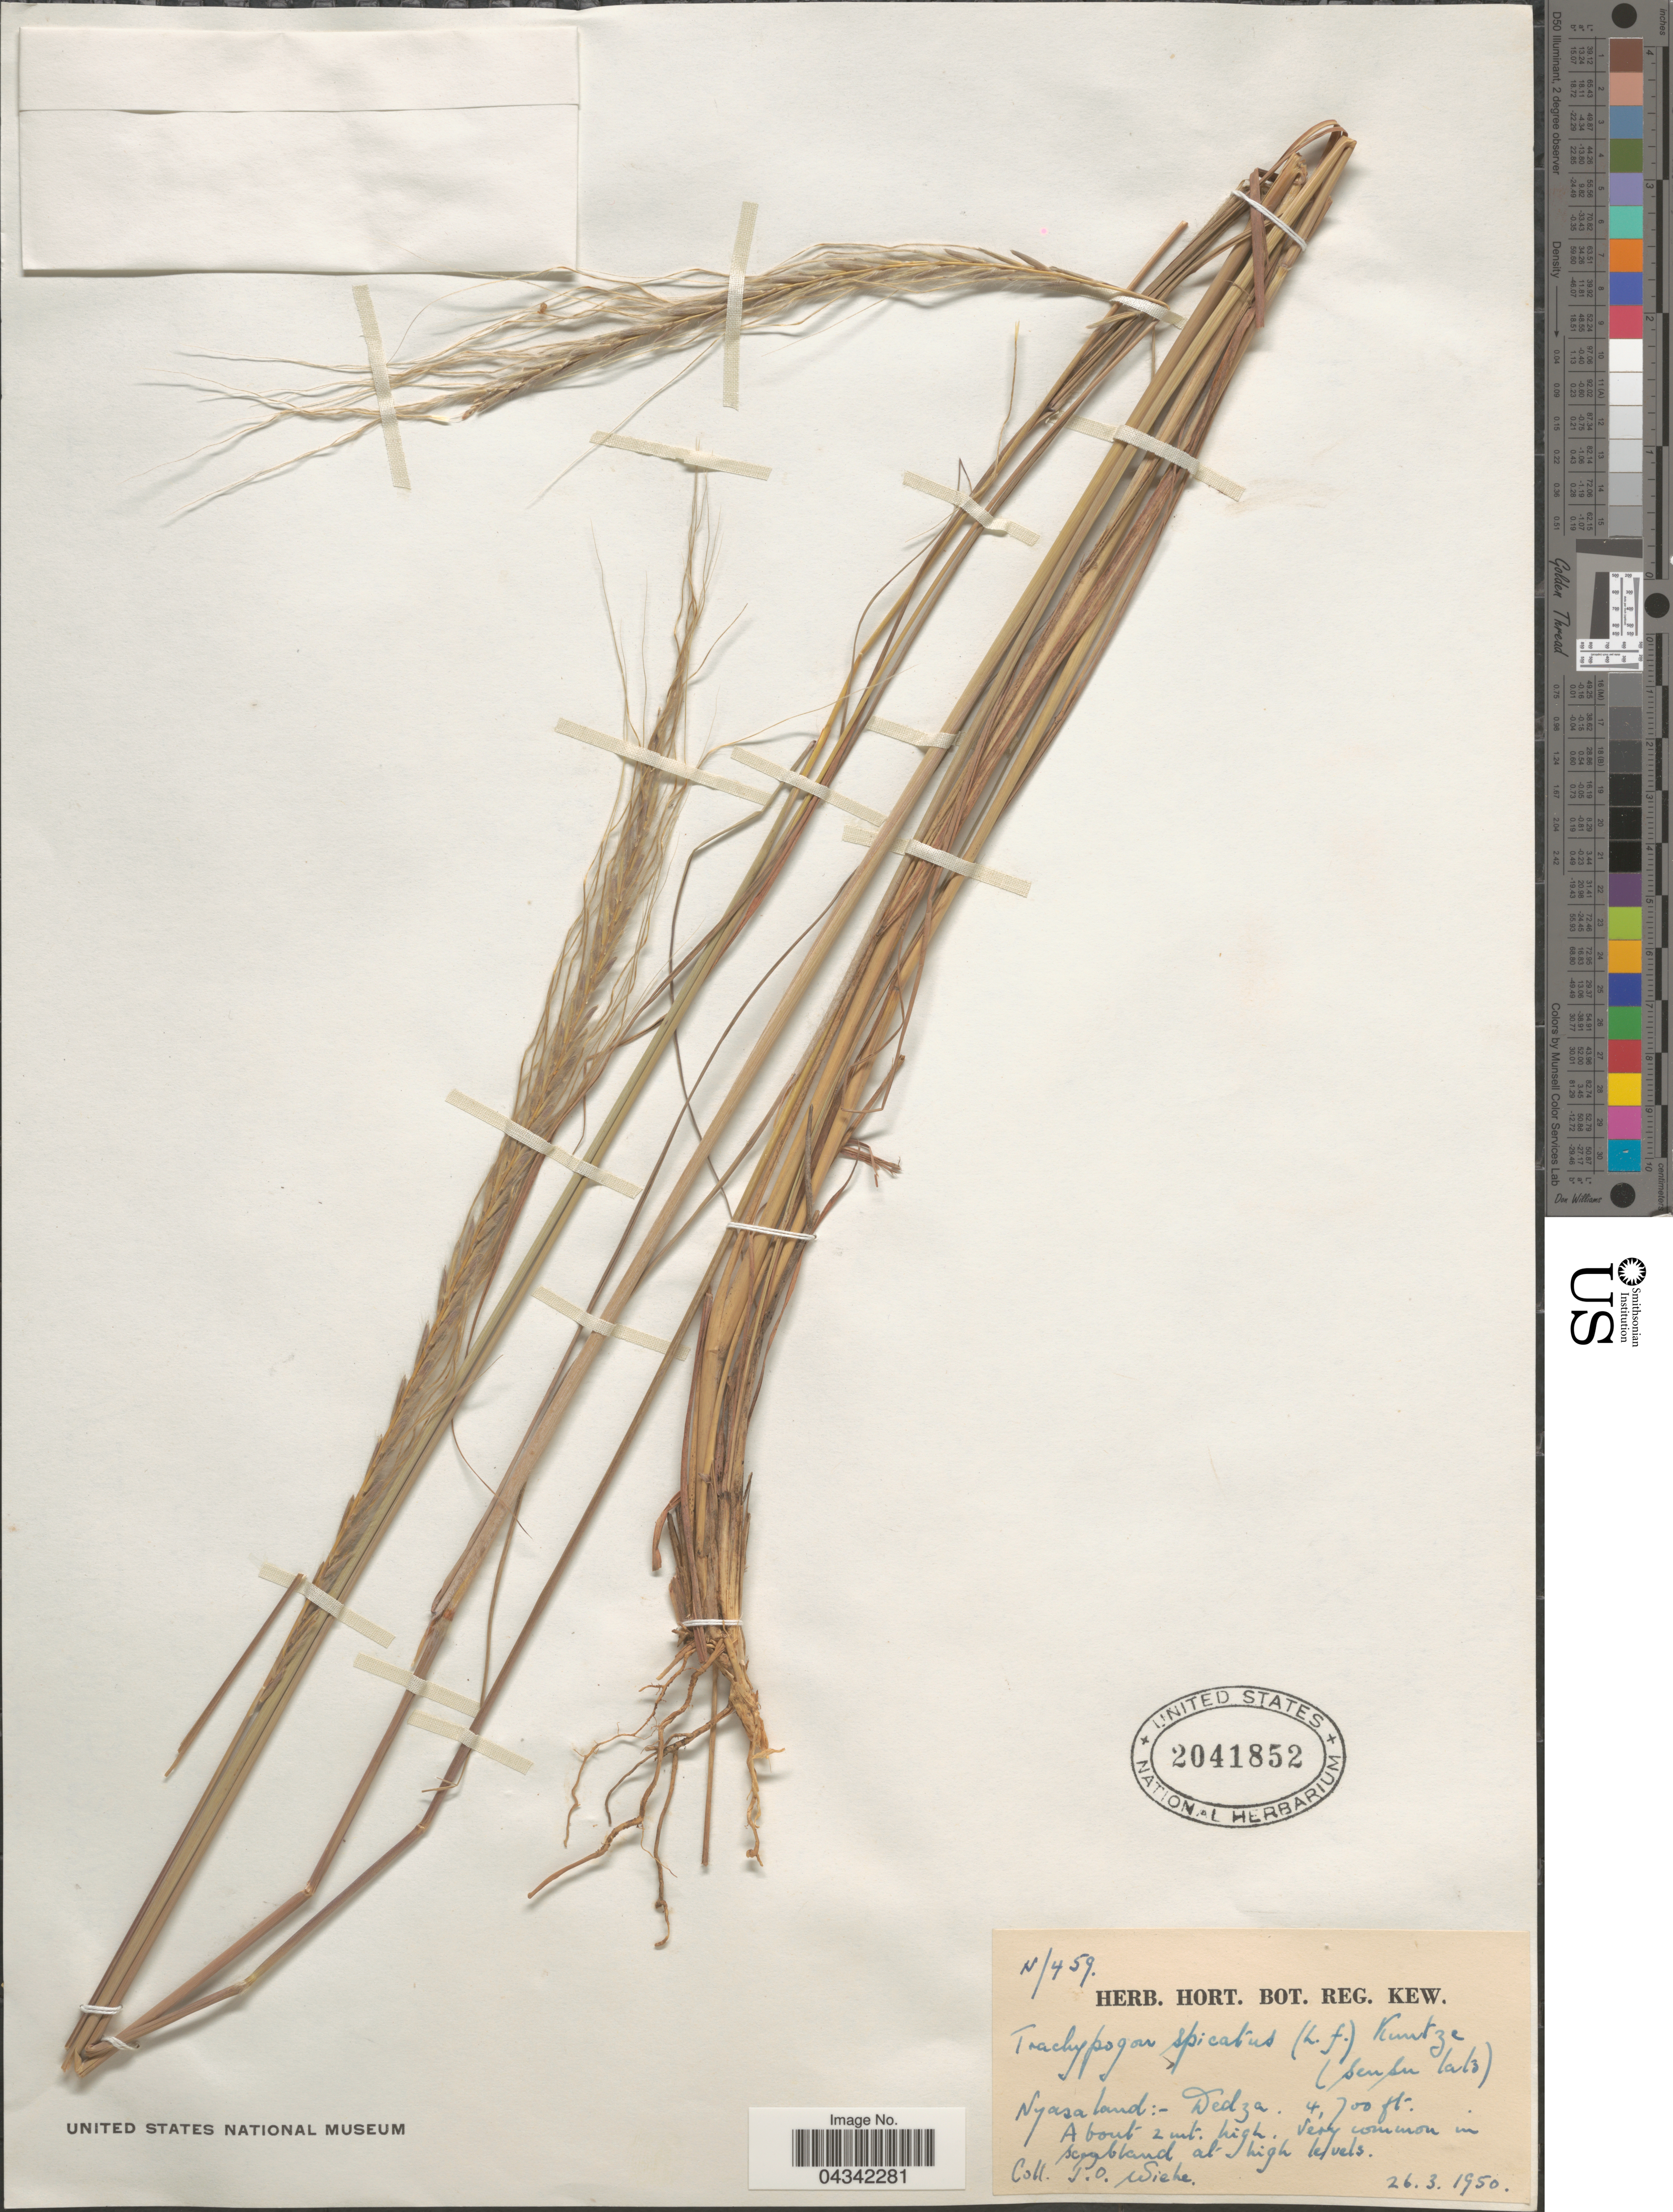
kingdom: Plantae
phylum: Tracheophyta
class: Liliopsida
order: Poales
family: Poaceae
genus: Trachypogon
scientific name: Trachypogon spicatus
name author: (L. f.) Kuntze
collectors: P. Wiehe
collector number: N/459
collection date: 1950-03-26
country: Malawi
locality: Nyasaland: Dedza.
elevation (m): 1433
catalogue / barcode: US 2041852